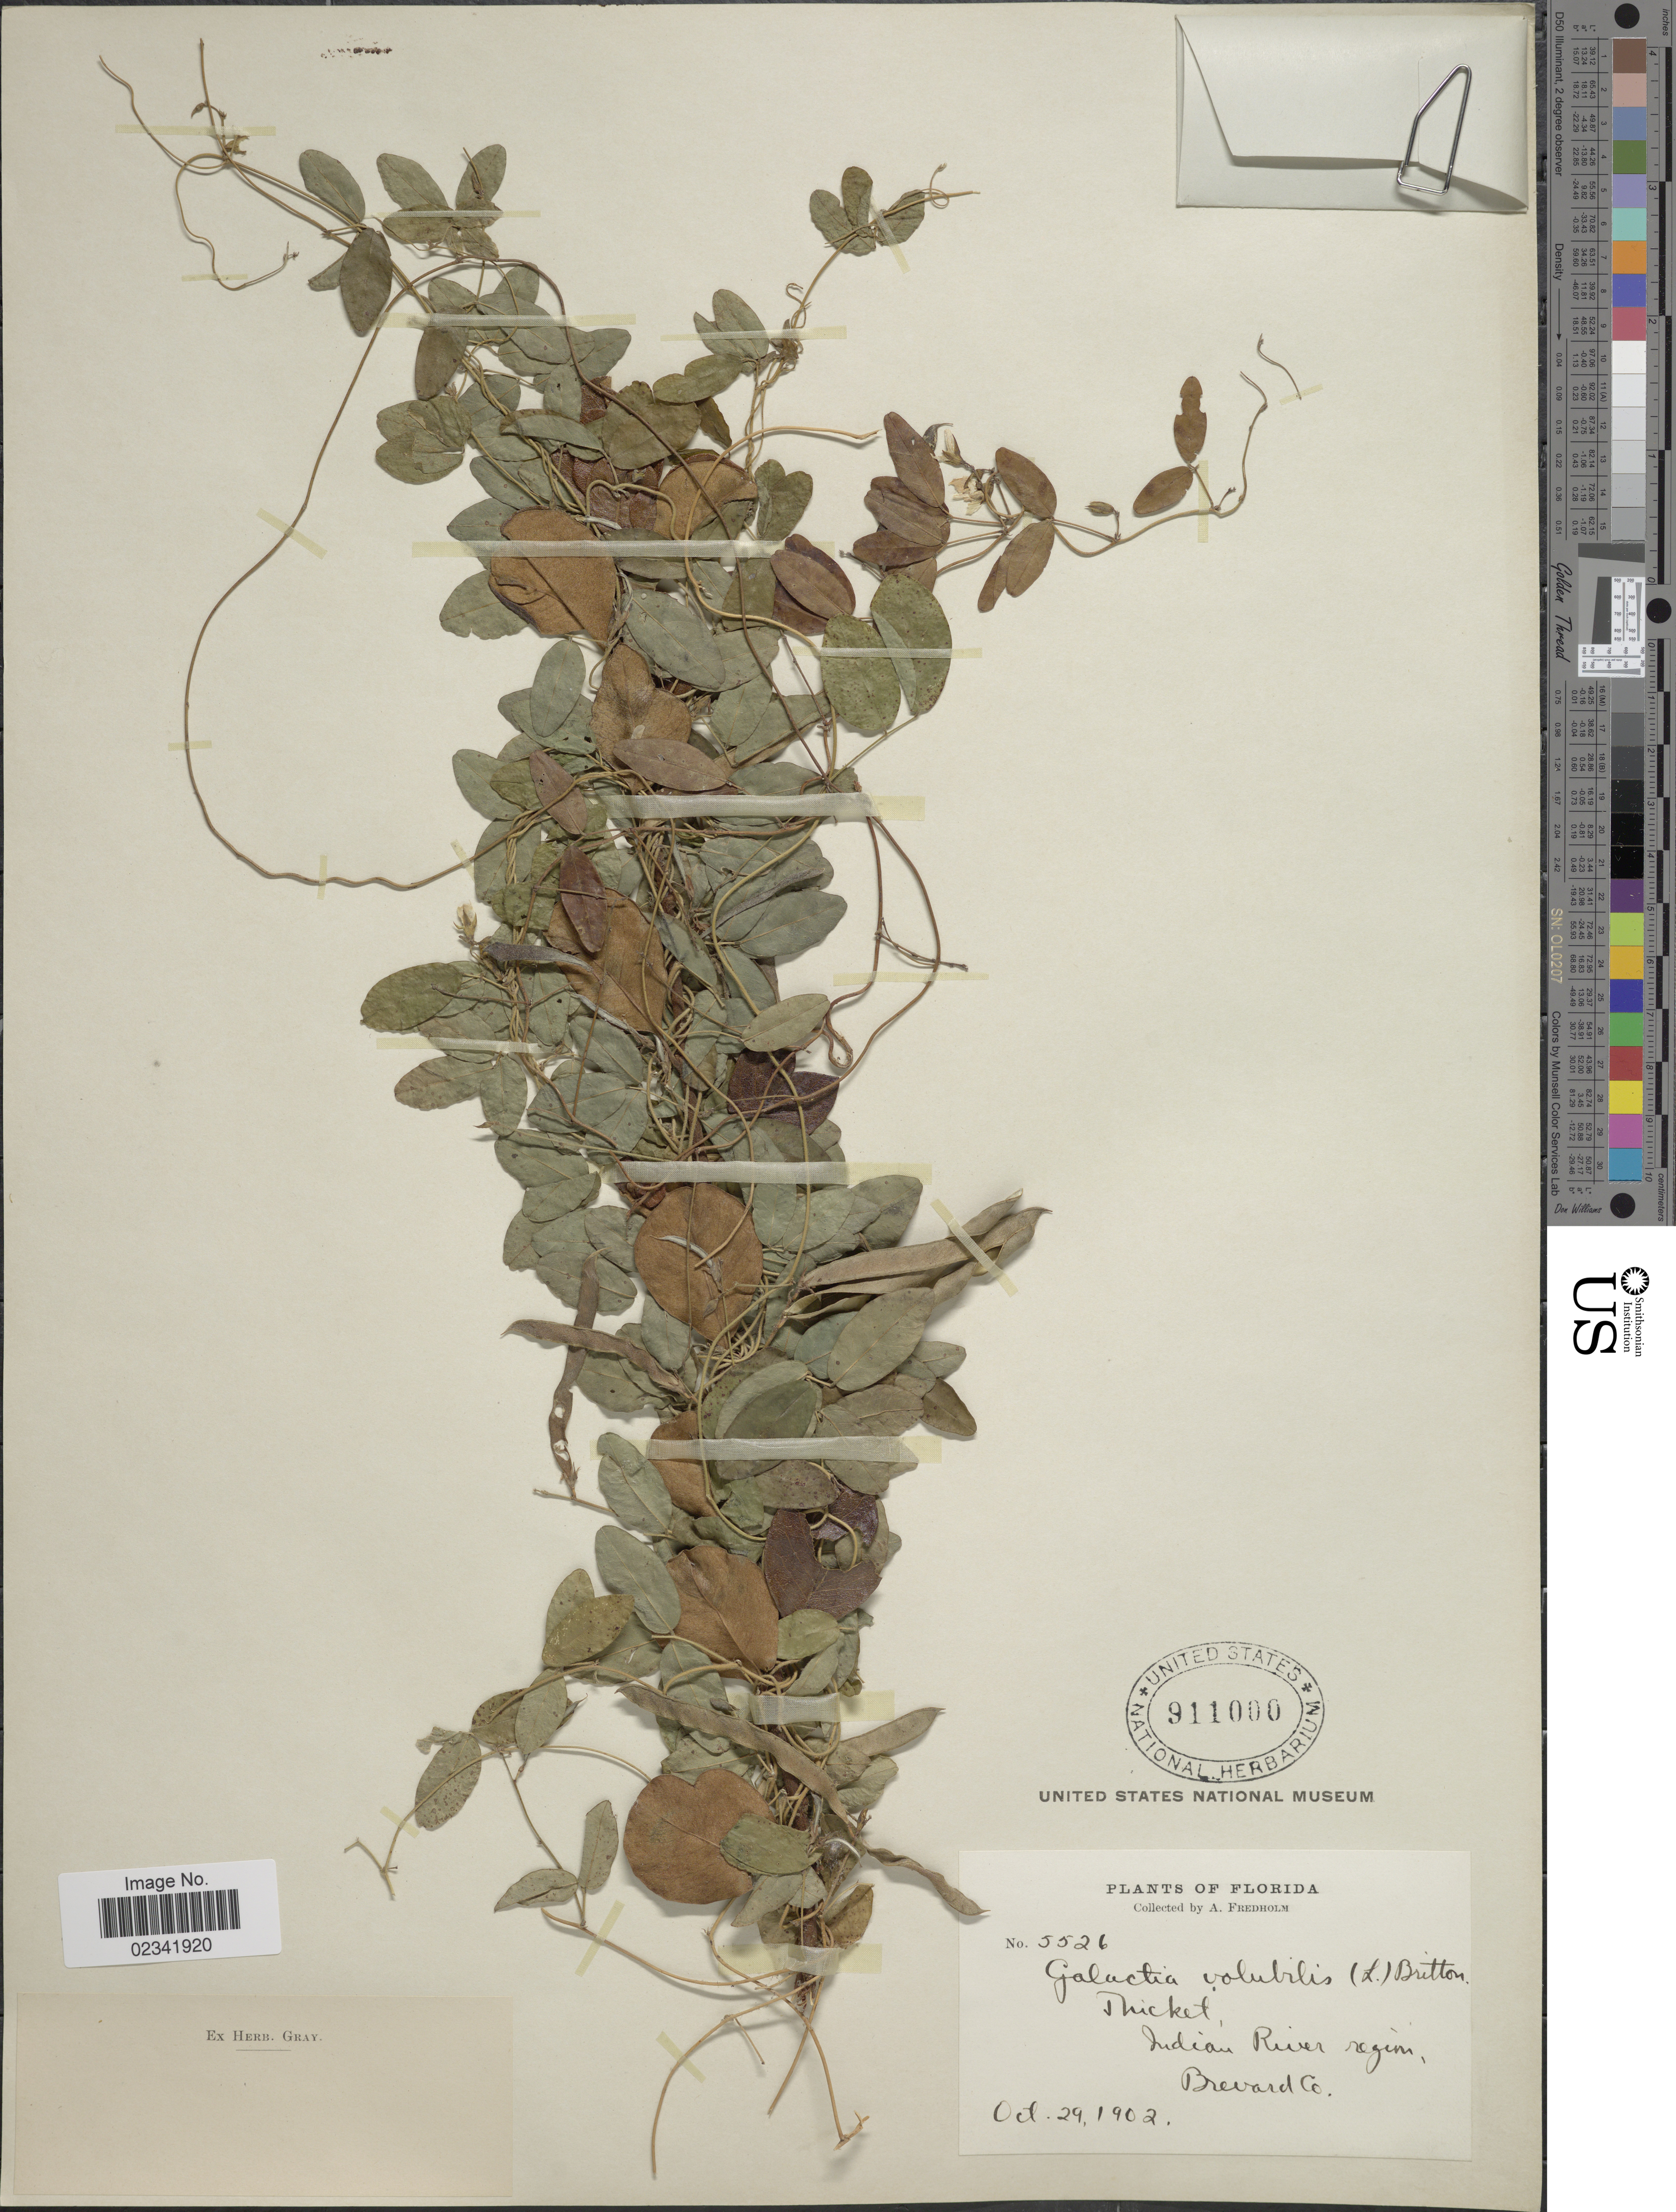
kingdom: Plantae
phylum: Tracheophyta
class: Magnoliopsida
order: Fabales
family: Fabaceae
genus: Galactia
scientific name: Galactia volubilis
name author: (L.) Britton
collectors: A. Fredholm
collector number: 5526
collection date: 1902-10-29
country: United States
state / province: Florida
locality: Indian River region, Brevard Co.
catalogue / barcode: US 911000